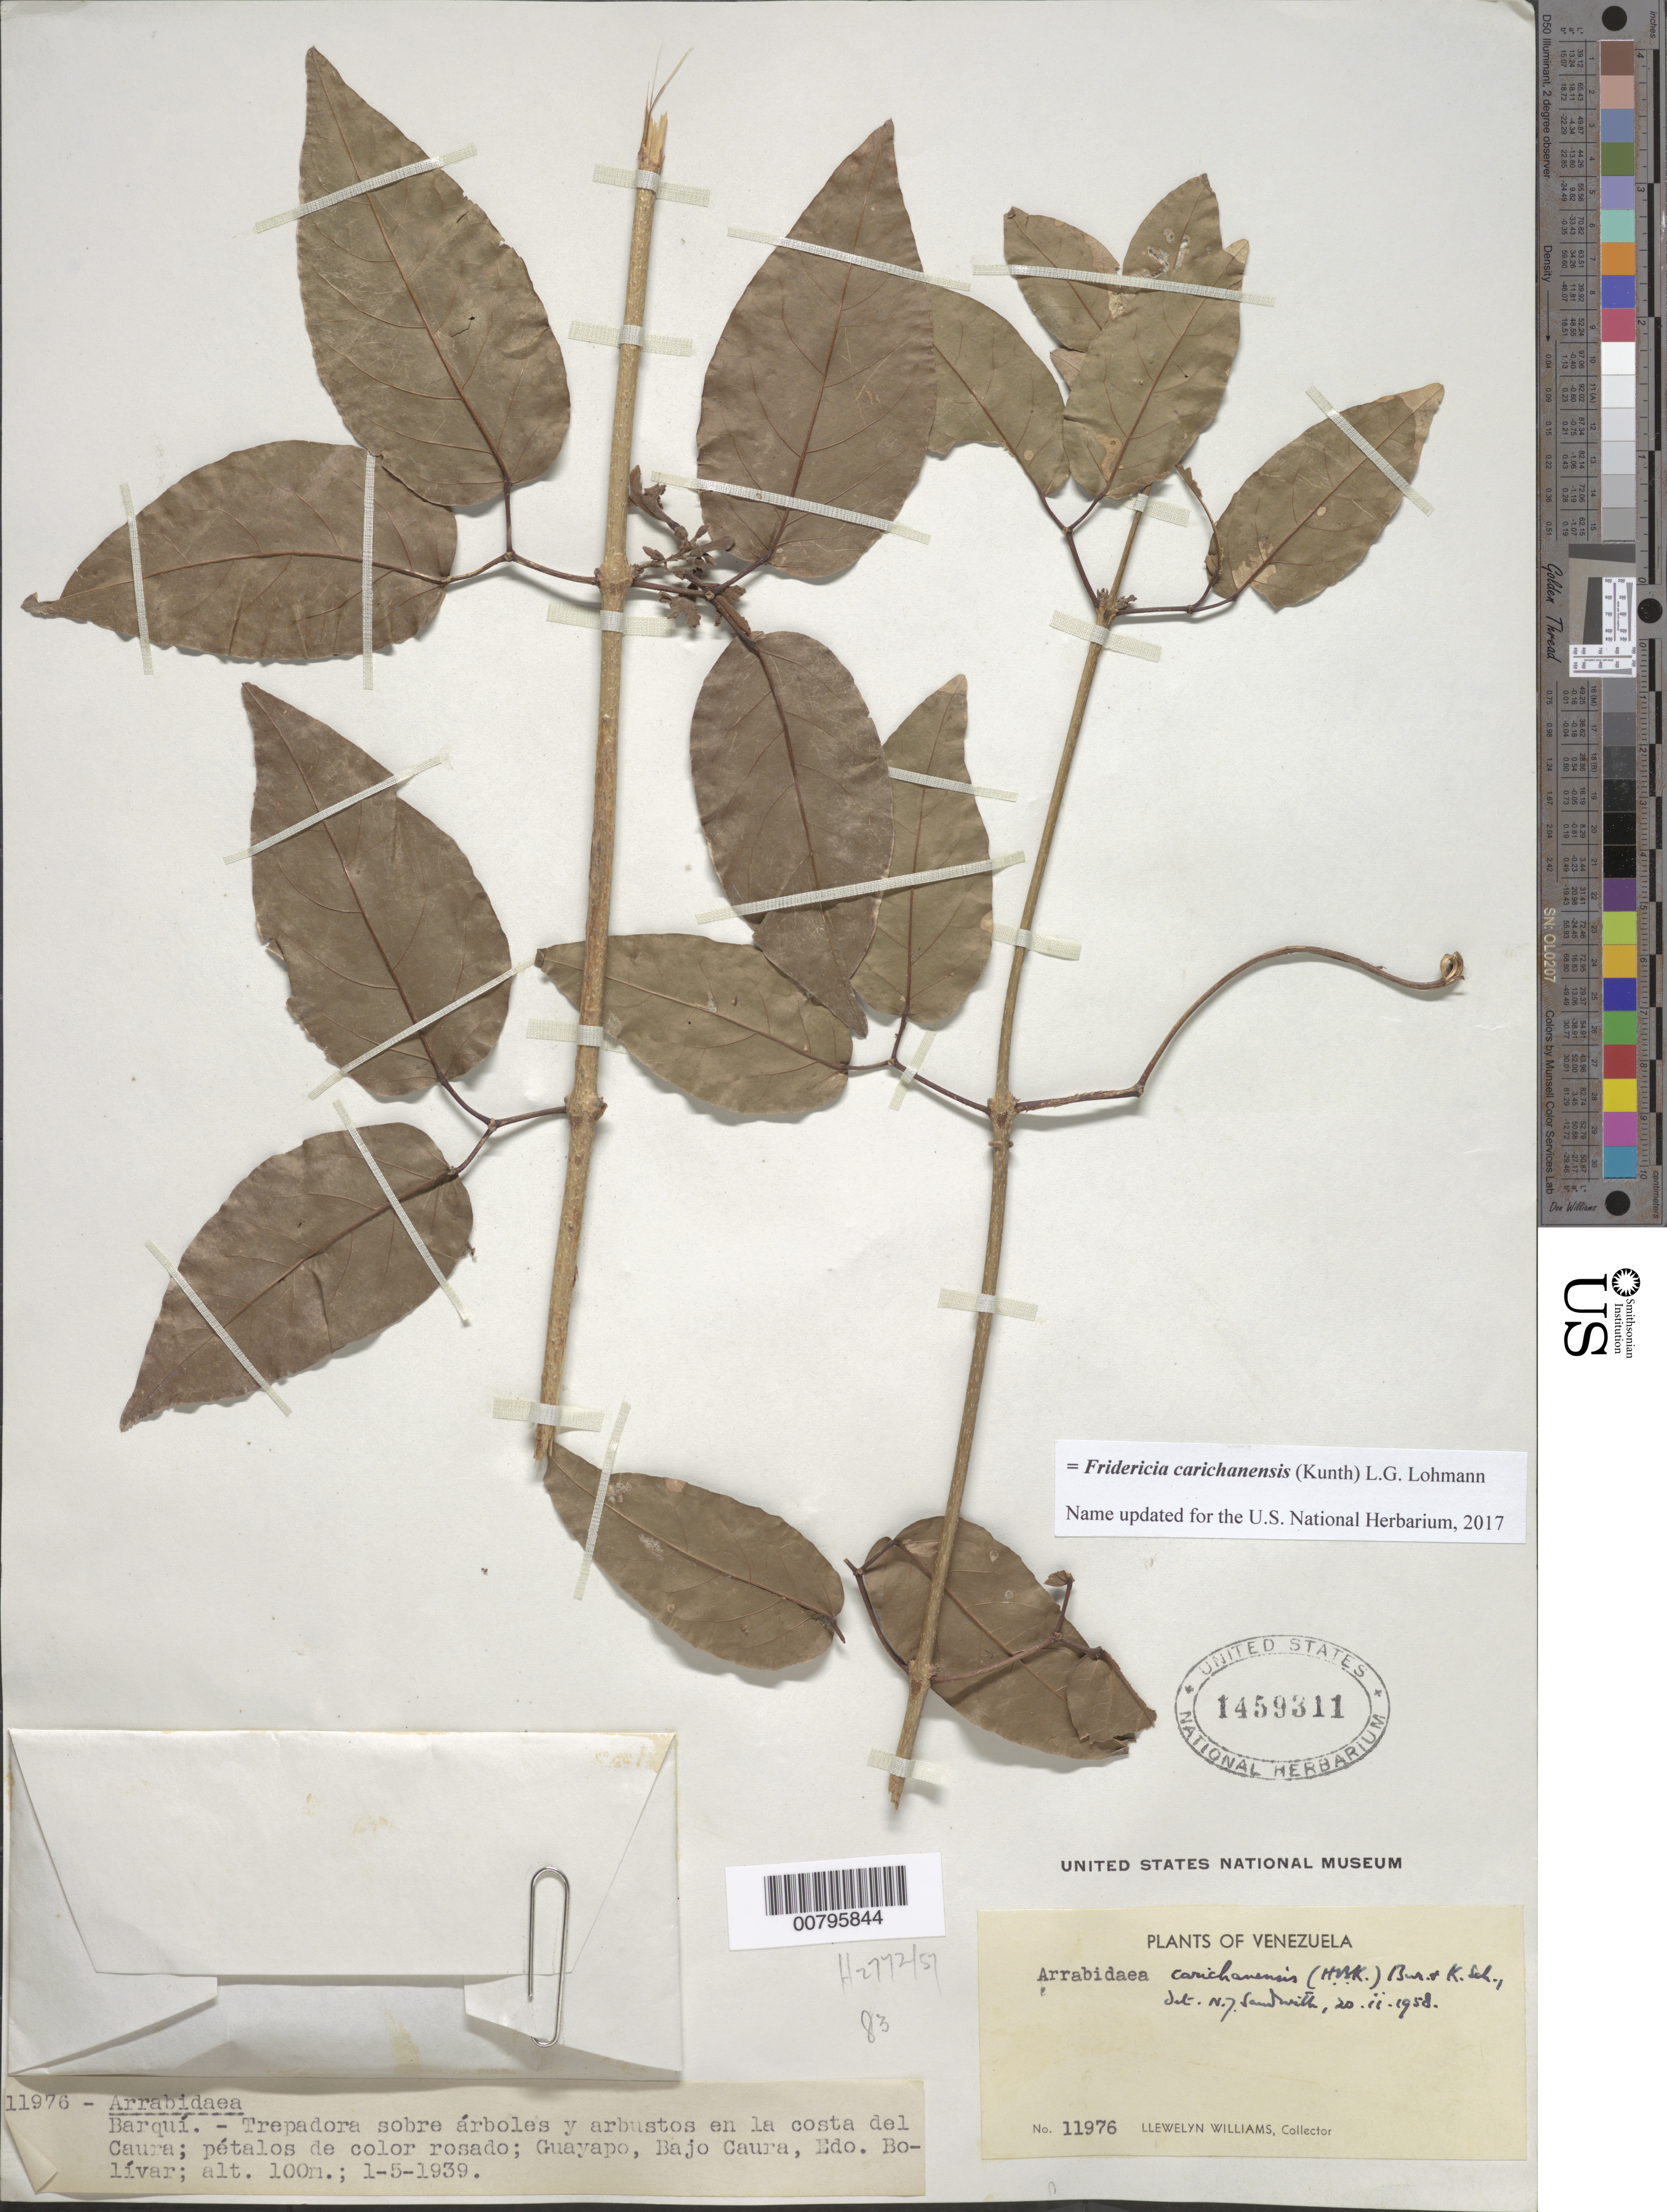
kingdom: Plantae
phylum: Tracheophyta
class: Magnoliopsida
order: Lamiales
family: Bignoniaceae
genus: Fridericia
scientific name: Fridericia carichanensis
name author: (Kunth) L.G. Lohmann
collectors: Ll. Williams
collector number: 11976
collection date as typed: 1-May-39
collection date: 1939-05-01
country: Venezuela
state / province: Bolívar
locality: Guayapo, Bajo Caura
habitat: En la costa del Caura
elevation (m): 100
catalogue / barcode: US 149311